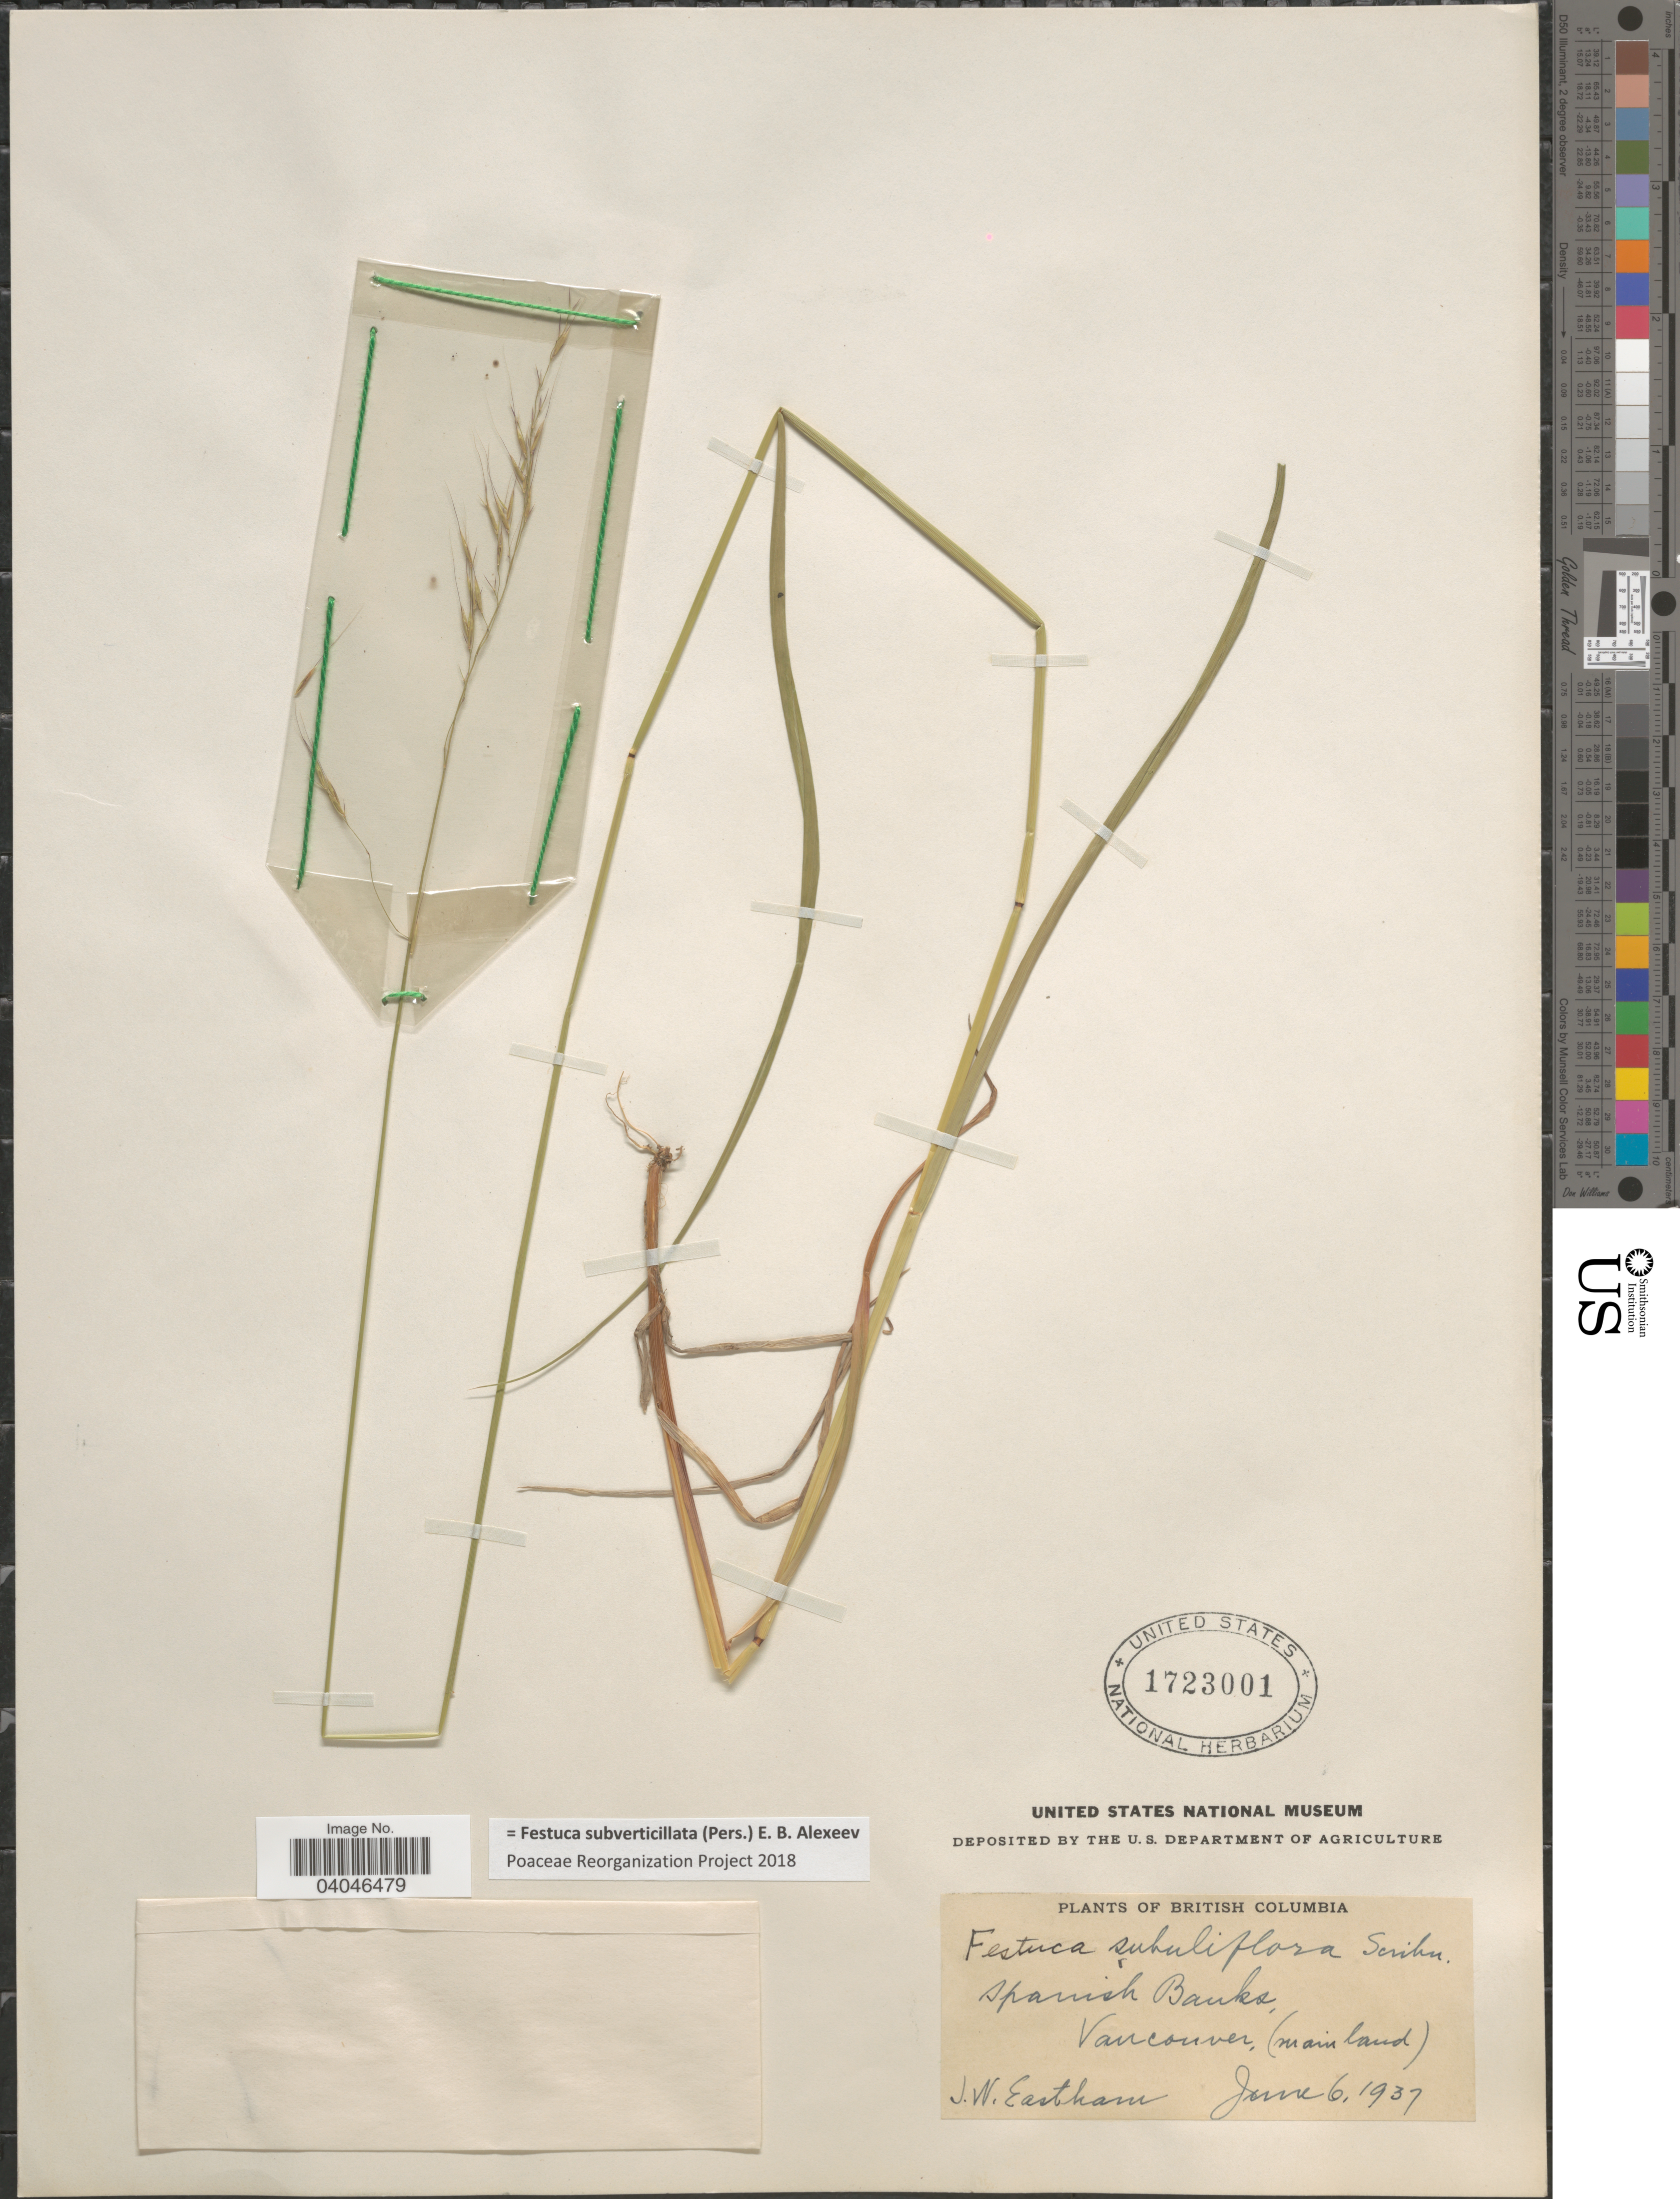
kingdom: Plantae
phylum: Tracheophyta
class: Liliopsida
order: Poales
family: Poaceae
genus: Festuca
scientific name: Festuca subverticillata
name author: (Pers.) E.B. Alexeev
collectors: J. Eastham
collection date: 1937-06-06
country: Canada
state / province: British Columbia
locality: Spanish Banks, Vancouver, (main land).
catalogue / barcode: US 1723001